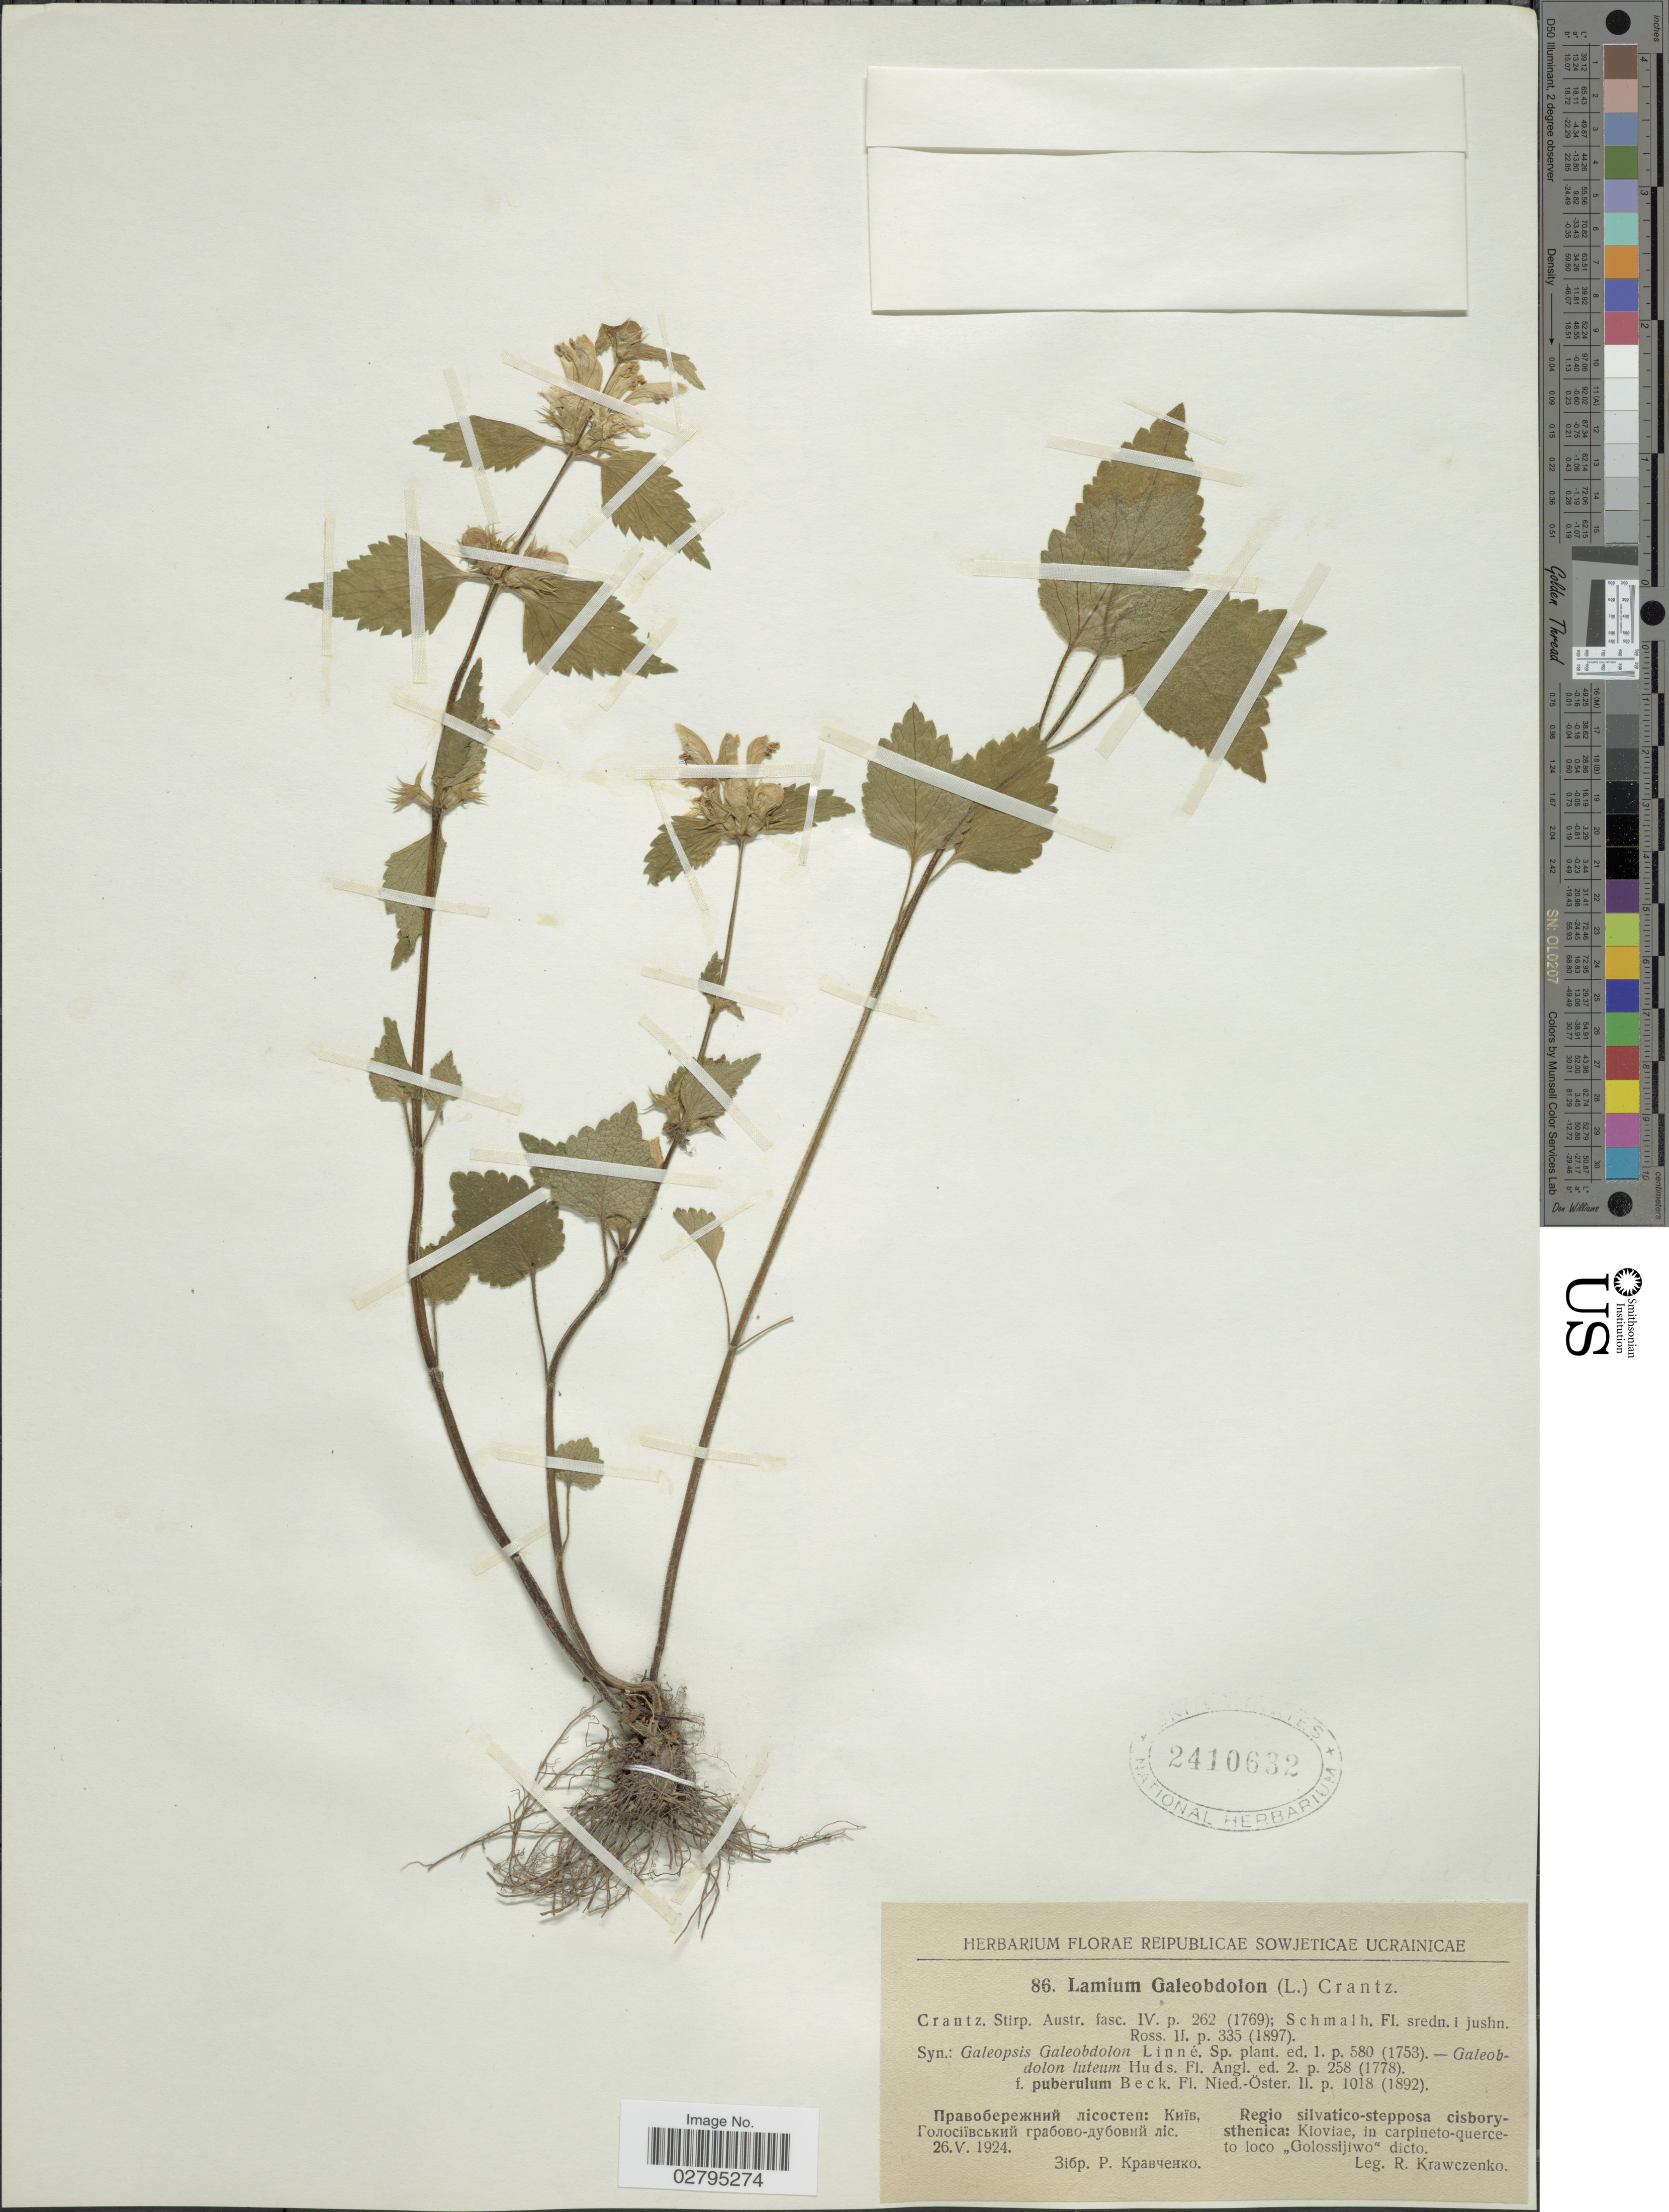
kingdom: Plantae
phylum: Tracheophyta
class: Magnoliopsida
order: Lamiales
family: Lamiaceae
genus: Lamium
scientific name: Lamium galeobdolon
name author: (L.) L.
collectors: R. Krawczenko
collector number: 86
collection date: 1924-05-26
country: Ukraine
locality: Reipublicae Sowjeticae Ucrainicae, Kloviae, Regio silvatico-stepposa cisborysthenica: Kioviae, in carpineto-querceto loco "Golossijiwi" dicto.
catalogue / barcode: US 2410632